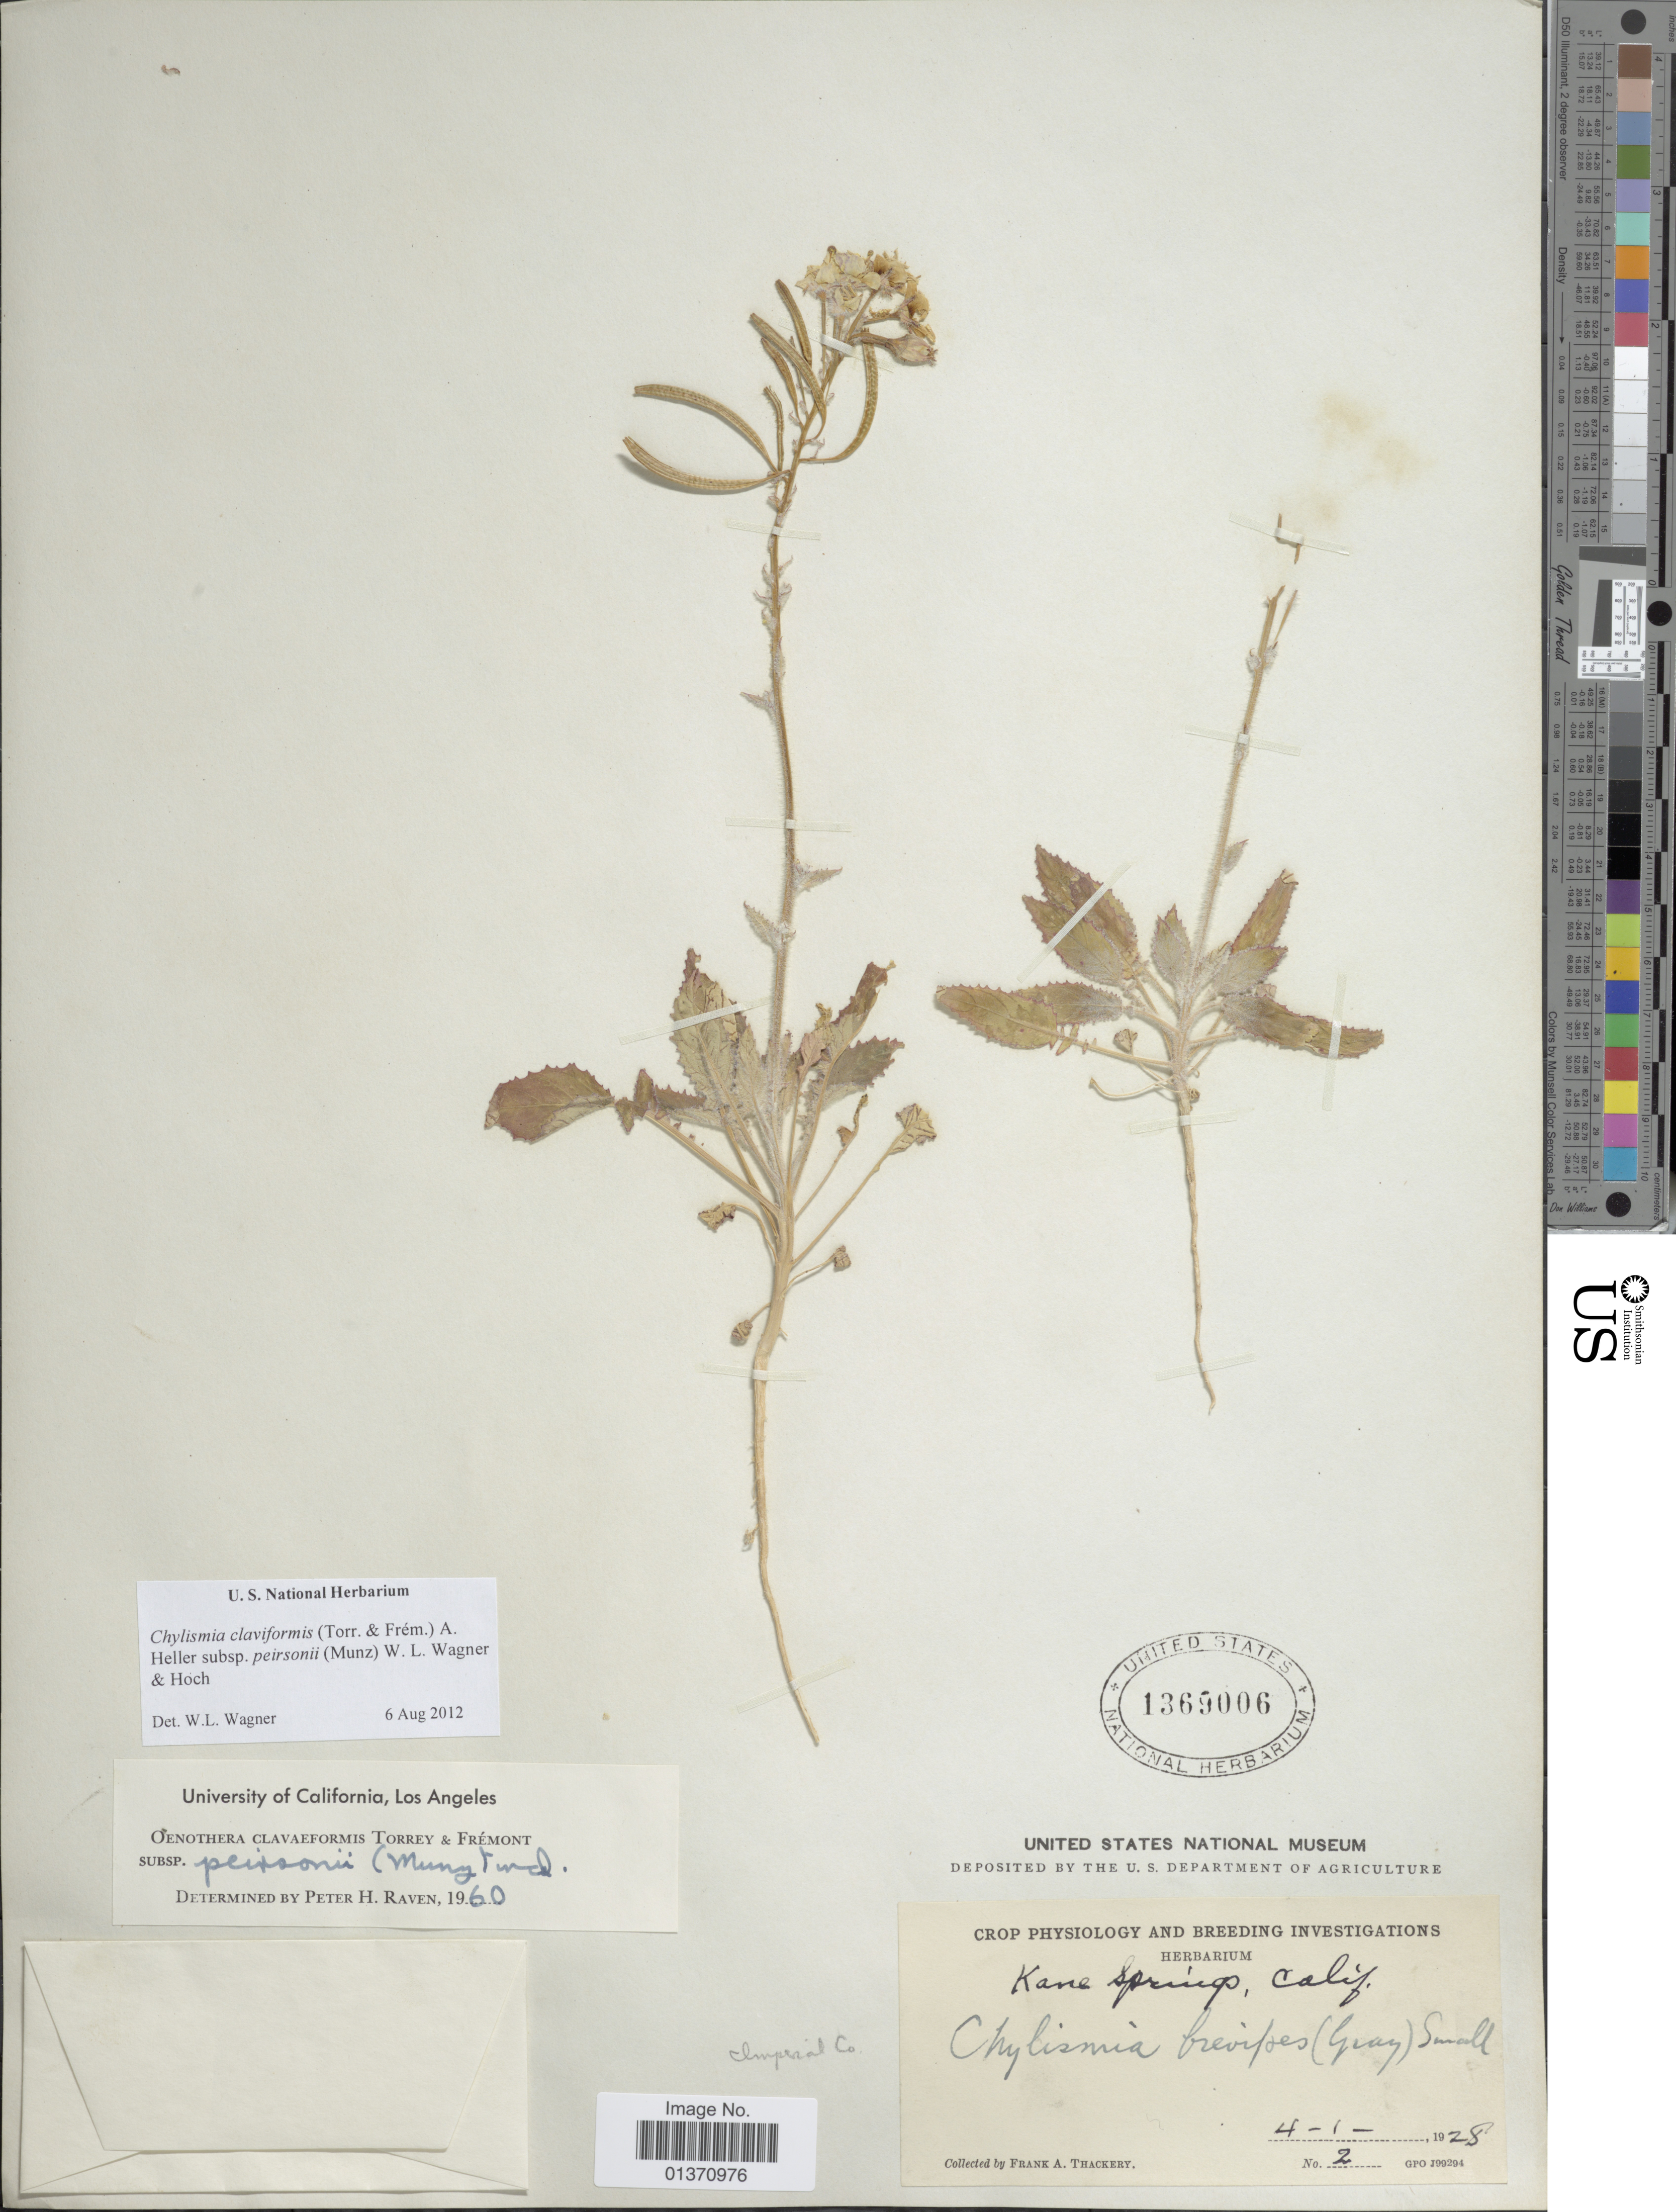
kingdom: Plantae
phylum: Tracheophyta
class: Magnoliopsida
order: Myrtales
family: Onagraceae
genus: Chylismia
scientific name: Chylismia claviformis subsp. peirsonii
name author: (Munz) W.L. Wagner & Hoch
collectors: F. Thackery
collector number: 2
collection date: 1928-04-01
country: United States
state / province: California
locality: Kane Springs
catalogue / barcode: US 1369006